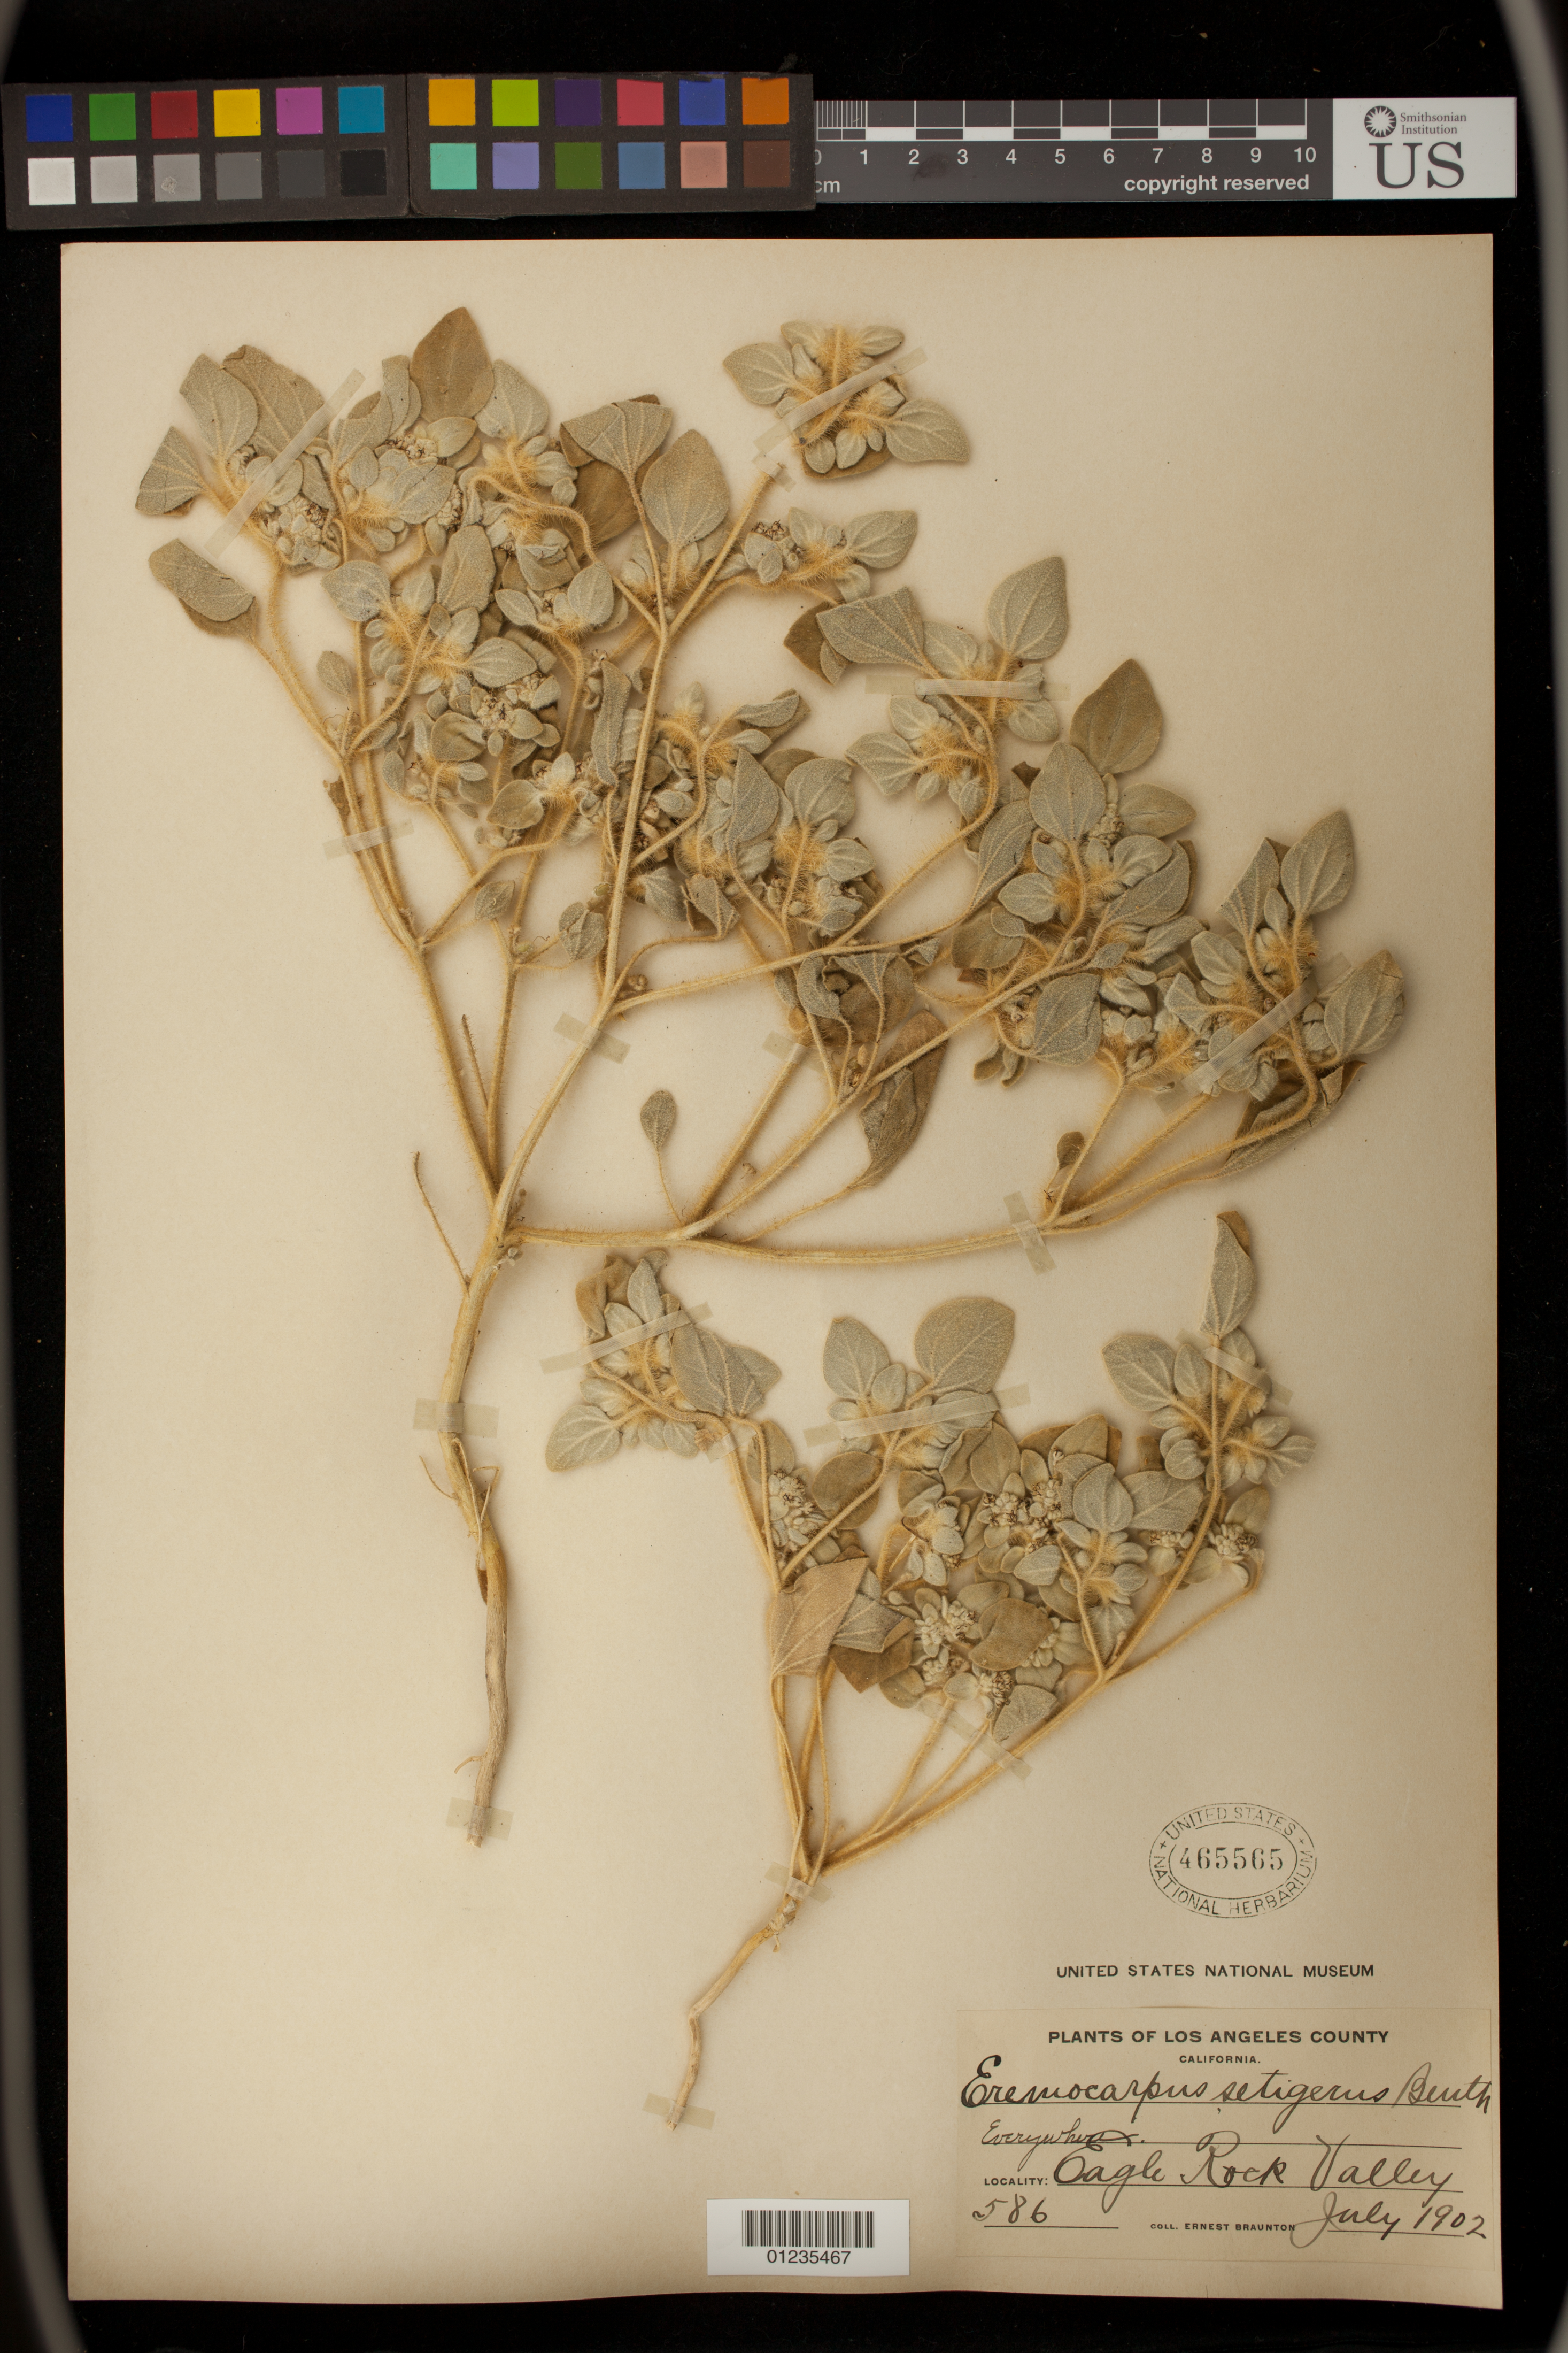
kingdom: Plantae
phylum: Tracheophyta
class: Magnoliopsida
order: Malpighiales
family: Euphorbiaceae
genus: Eremocarpus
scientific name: Eremocarpus setigerus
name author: (Hook.) Benth.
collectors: E. Braunton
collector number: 586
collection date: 1902-07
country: United States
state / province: California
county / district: Los Angeles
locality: Eagle Rock Valley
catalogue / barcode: US 465565